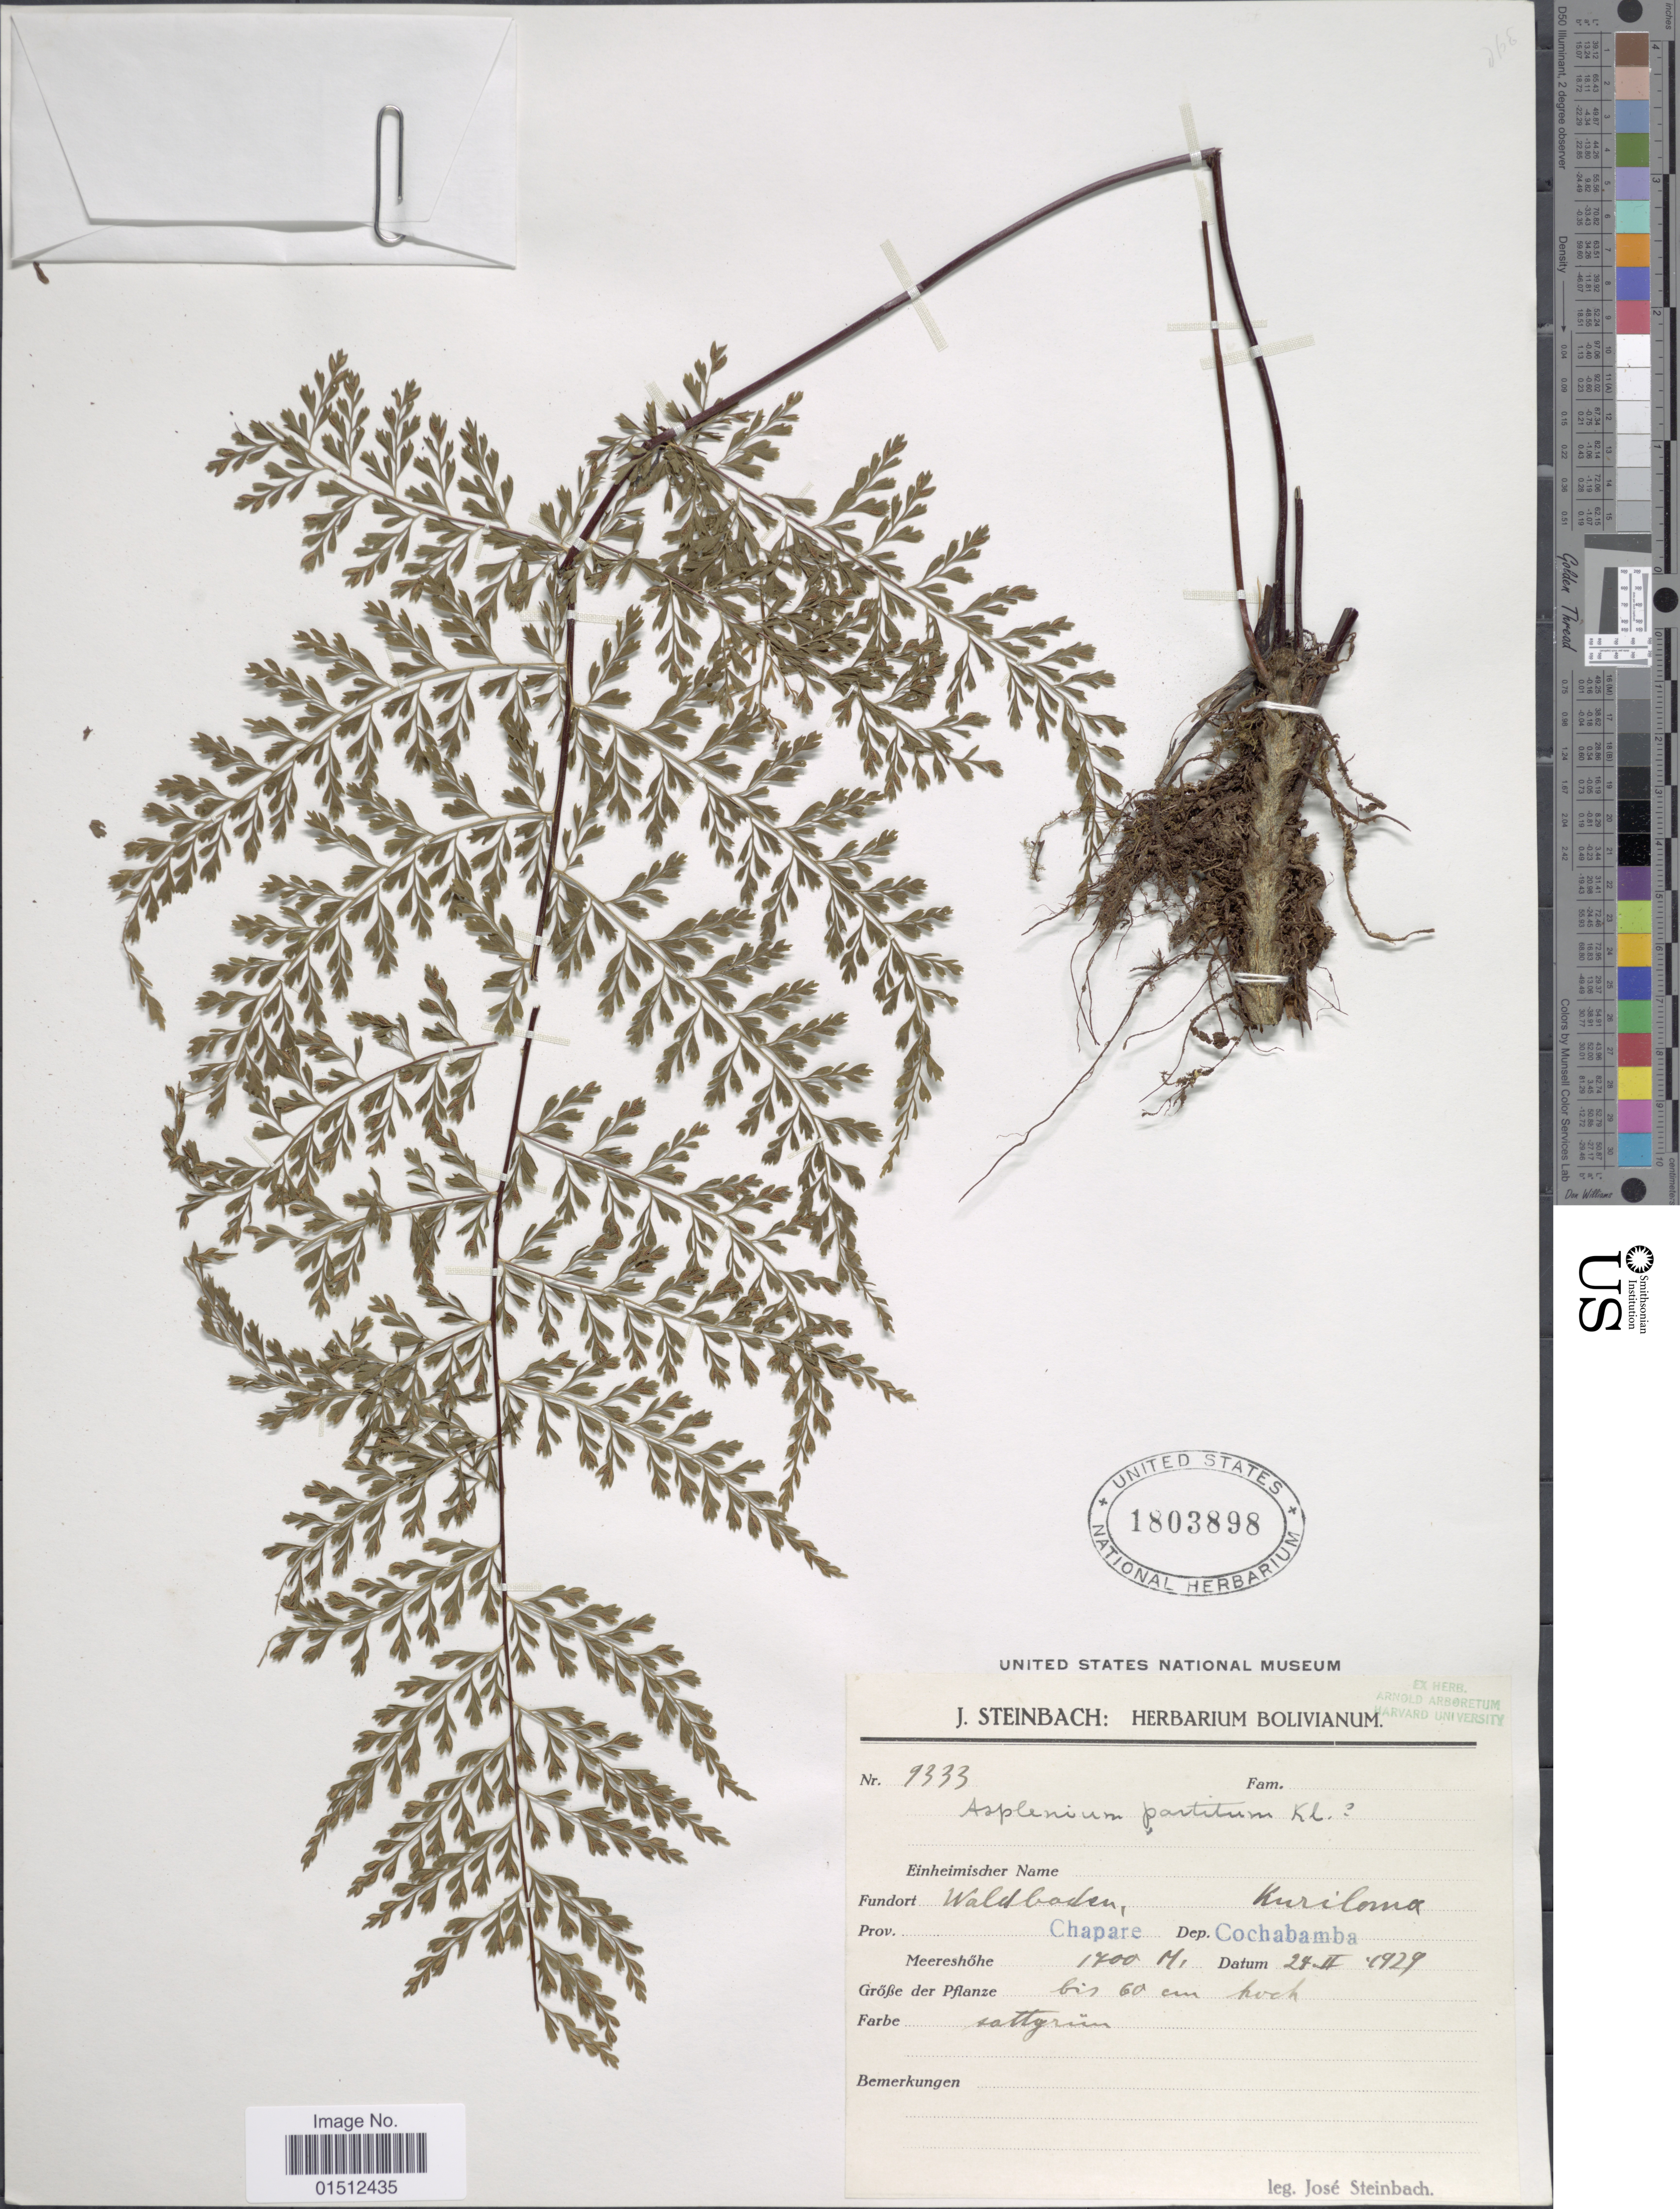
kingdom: Plantae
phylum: Tracheophyta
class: Polypodiopsida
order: Polypodiales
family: Aspleniaceae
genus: Asplenium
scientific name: Asplenium radicans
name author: L.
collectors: J. Steinbach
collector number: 9333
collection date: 1929-02-24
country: Bolivia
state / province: Cochabamba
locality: Kurilama, Prov. Chapare, Dep. Cochabamba.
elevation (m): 1700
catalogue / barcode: US 1803898